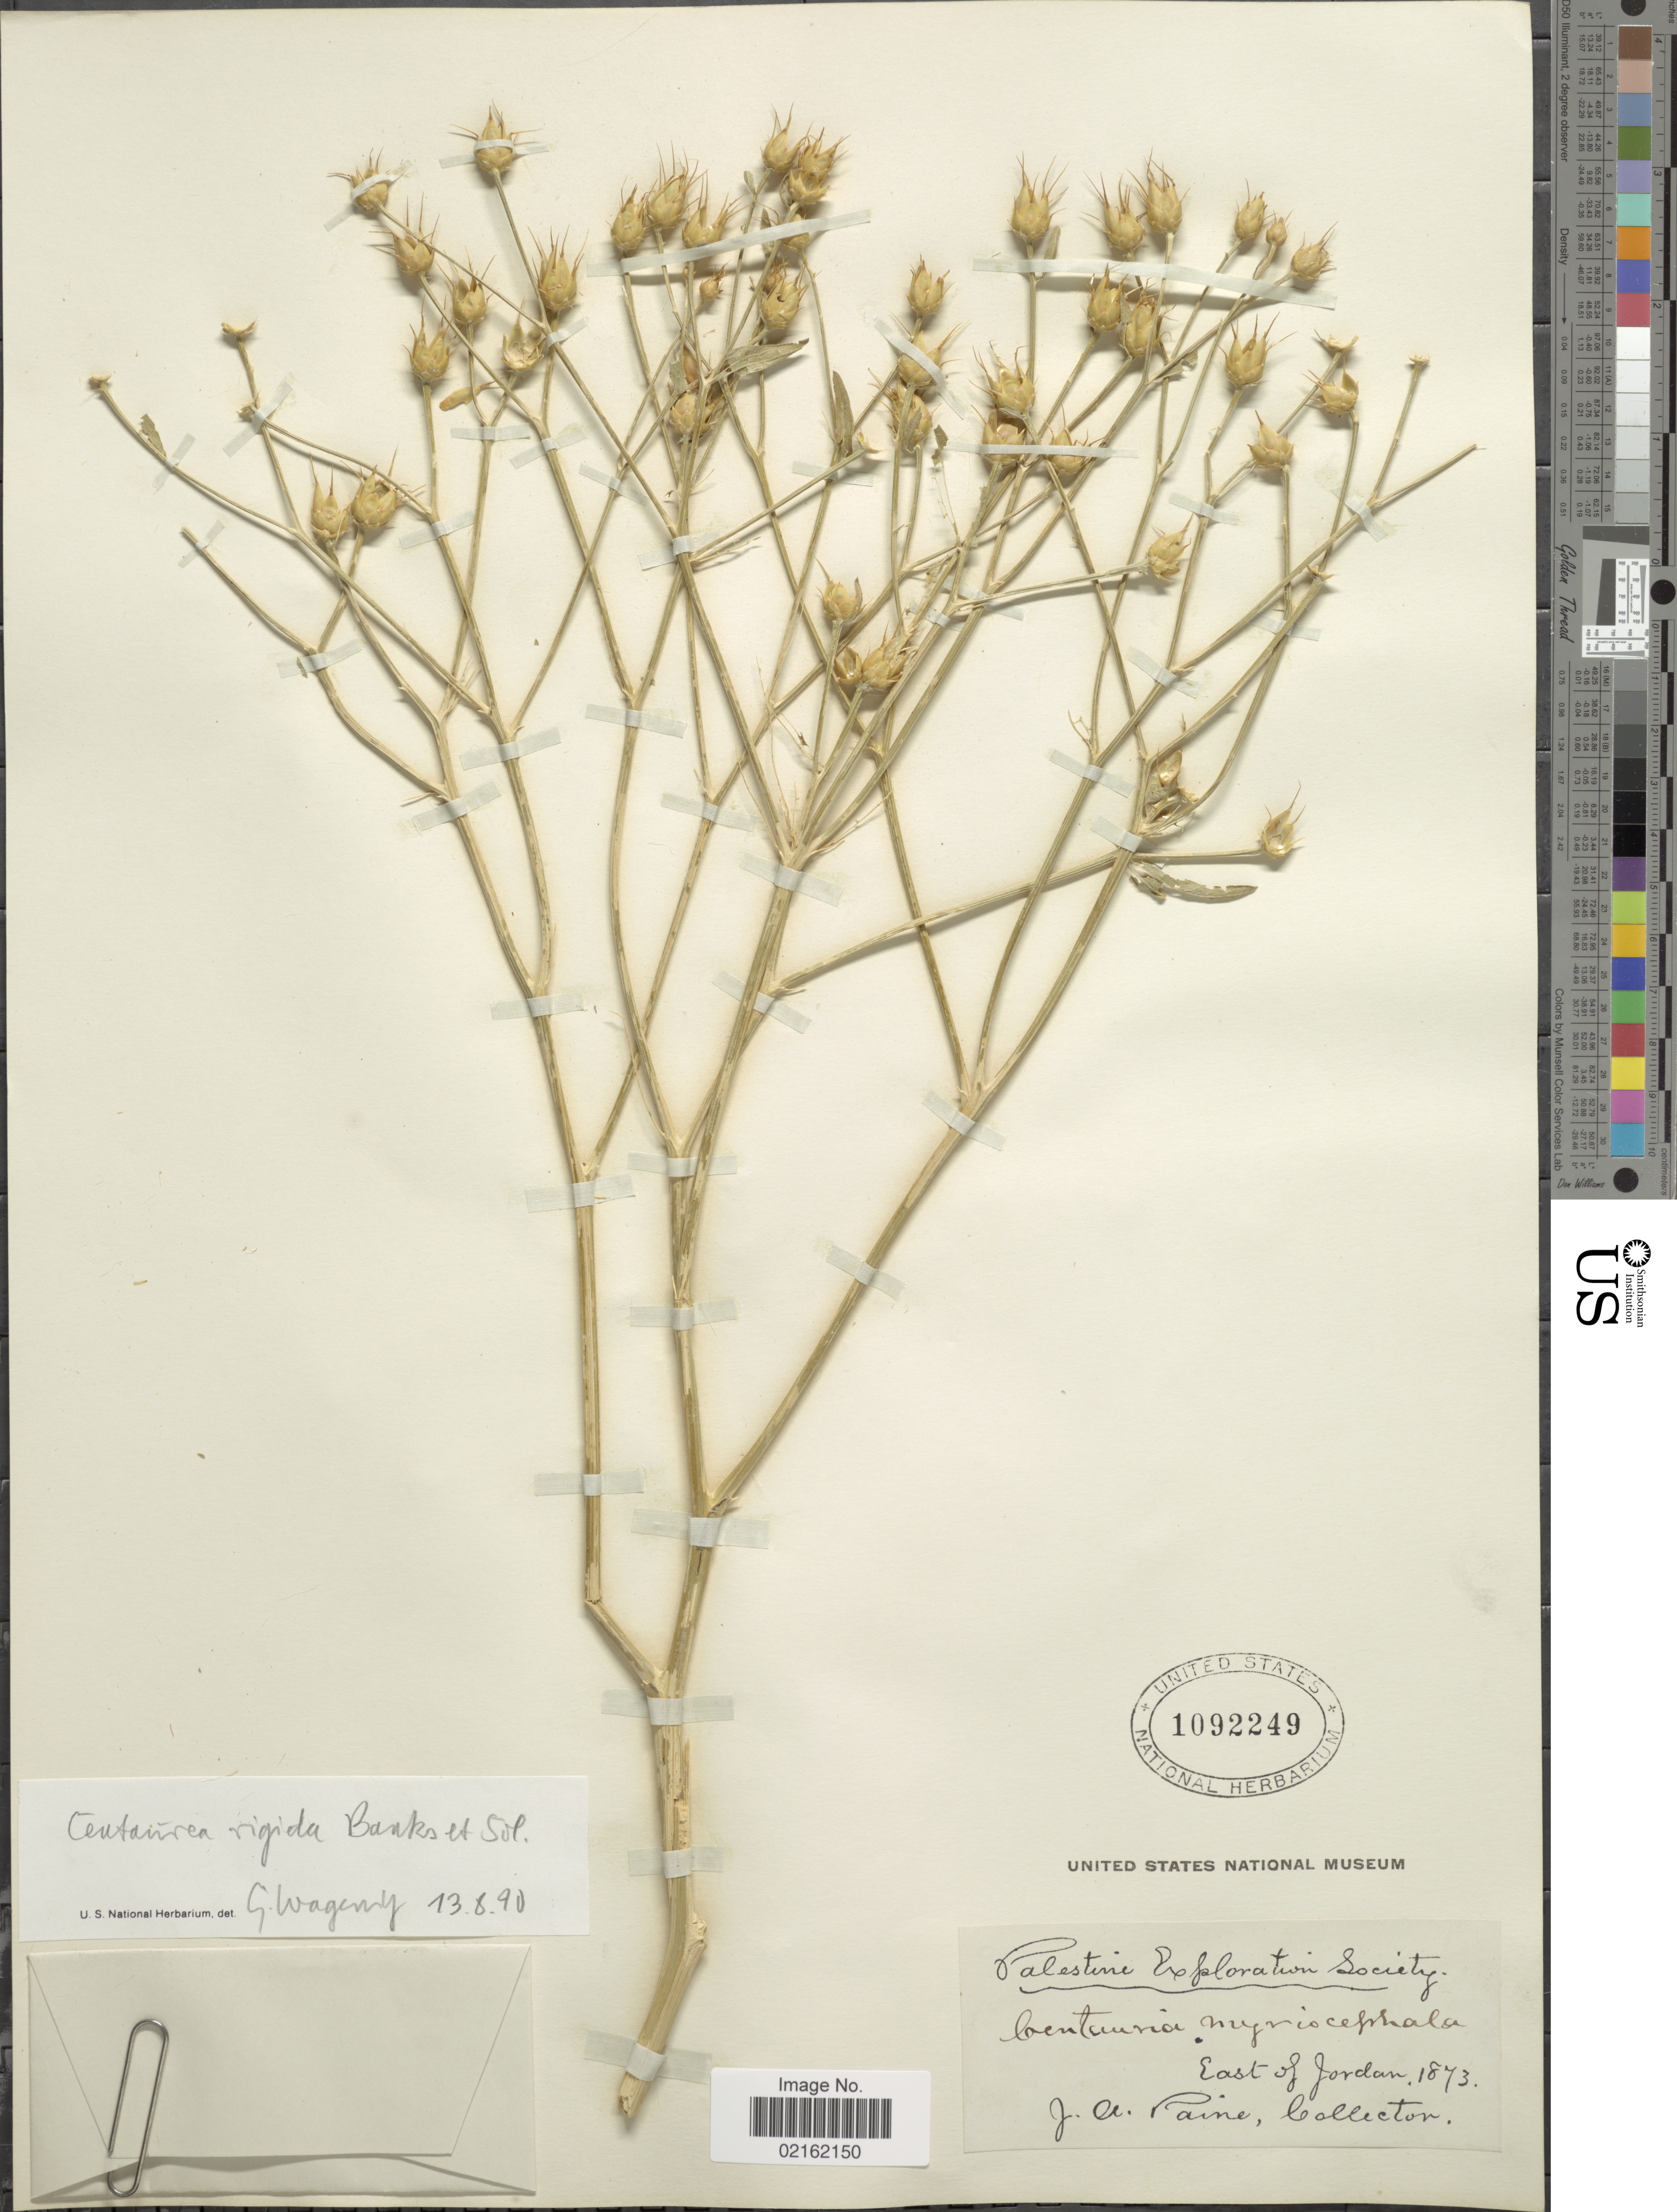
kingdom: Plantae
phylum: Tracheophyta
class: Magnoliopsida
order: Asterales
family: Asteraceae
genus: Centaurea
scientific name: Centaurea rigida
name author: Banks & Sol.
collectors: J. A. Paine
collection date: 1873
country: Jordan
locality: East of Jordan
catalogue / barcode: US 1092249